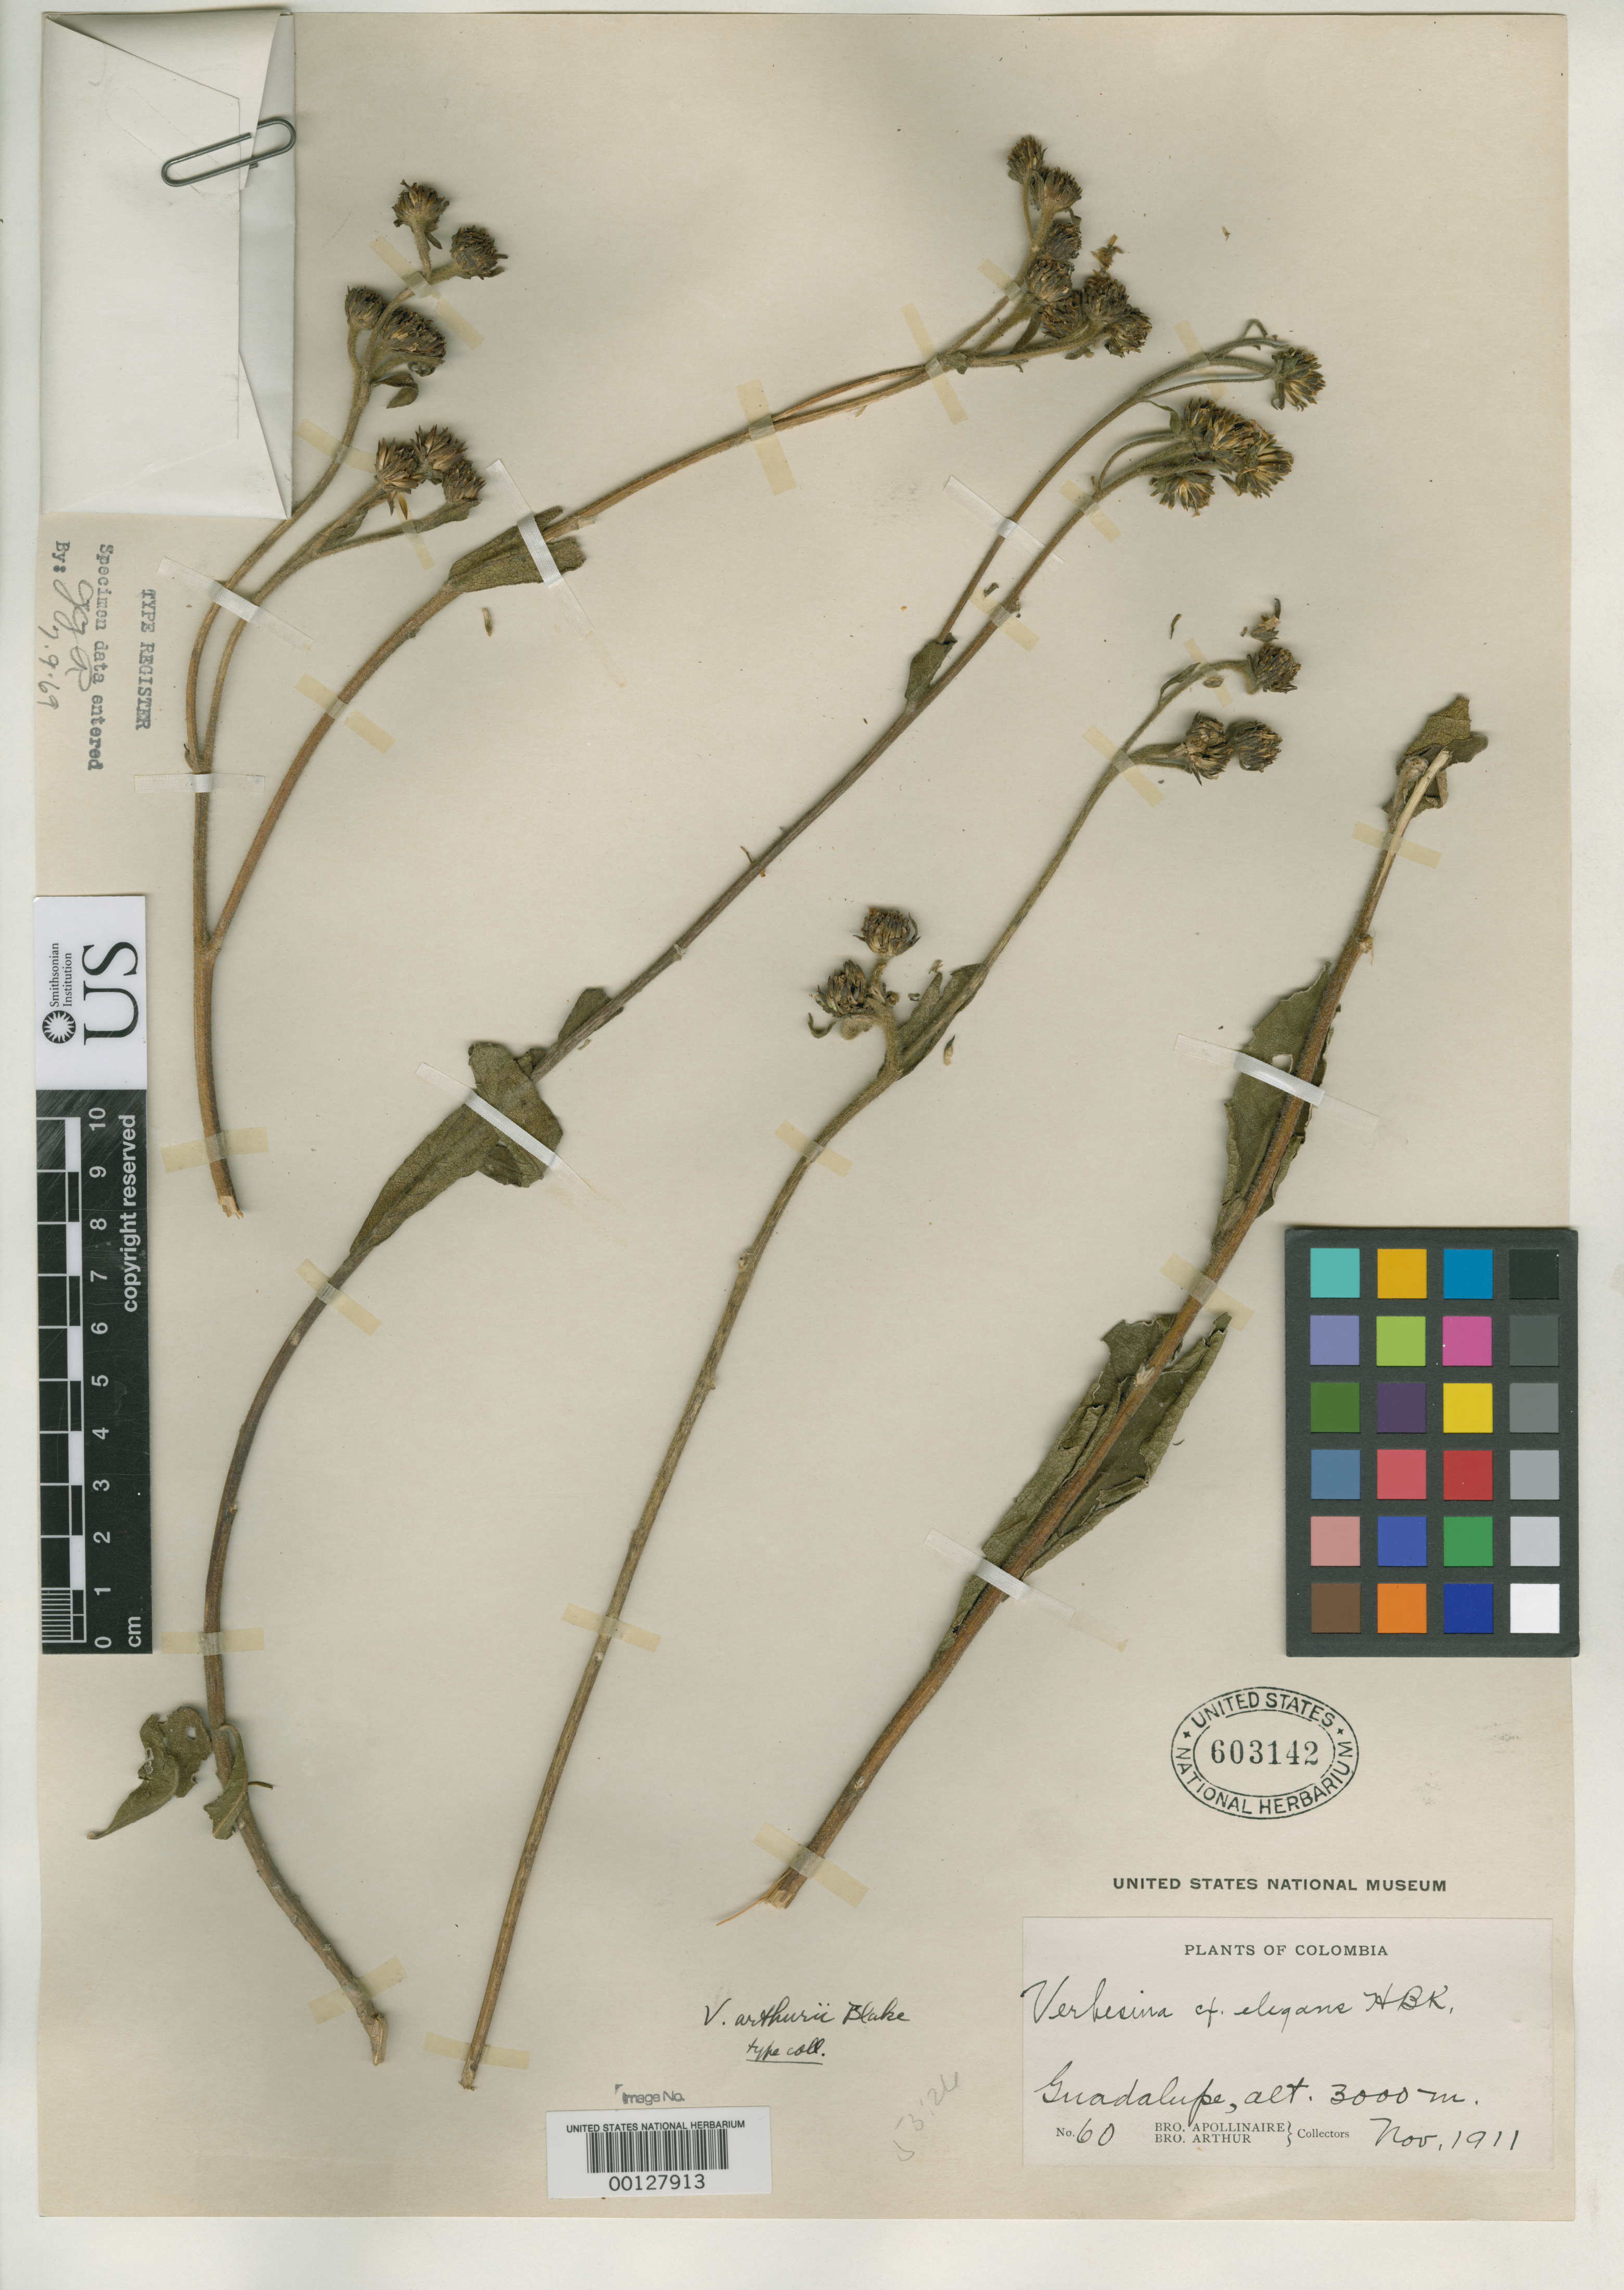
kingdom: Plantae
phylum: Tracheophyta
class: Magnoliopsida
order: Asterales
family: Asteraceae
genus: Verbesina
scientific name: Verbesina arthurii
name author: S.F. Blake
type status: Isotype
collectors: B. Apolinar-Maria & Bro. Arthur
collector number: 60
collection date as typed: Nov 1911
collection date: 1911-11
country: Colombia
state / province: Cundinamarca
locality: Guadalupe.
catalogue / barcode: US 603142